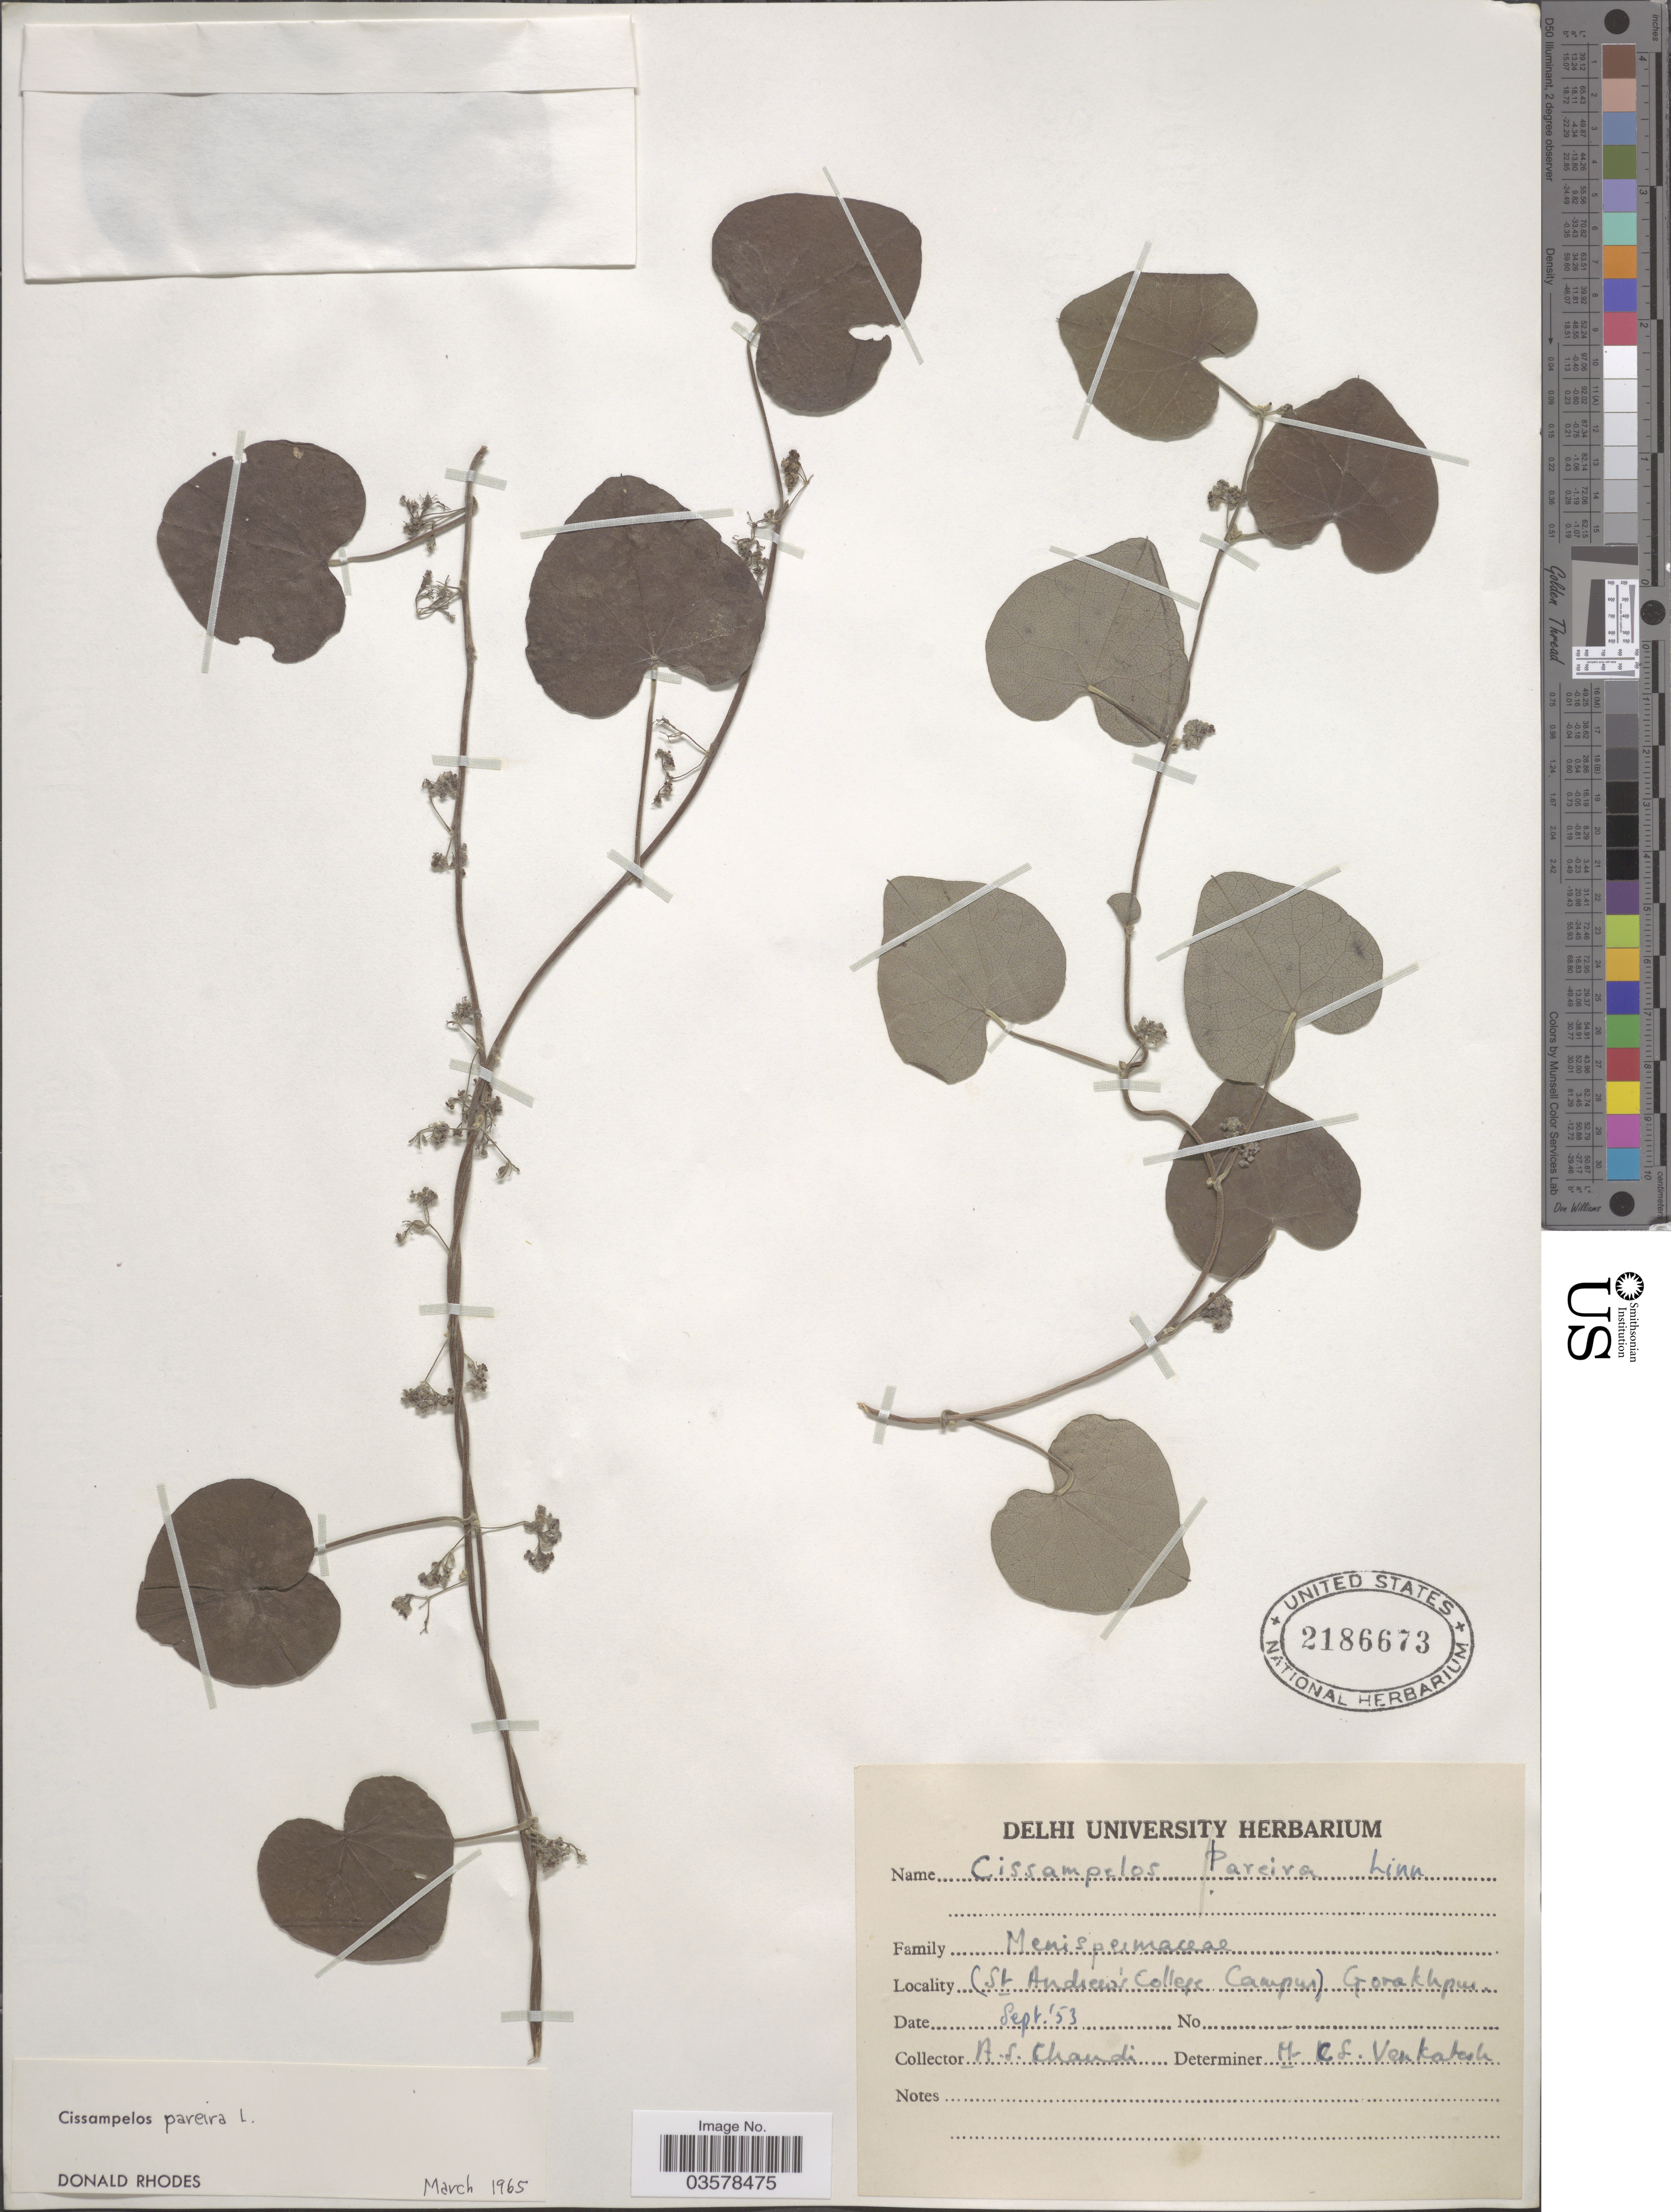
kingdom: Plantae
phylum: Tracheophyta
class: Magnoliopsida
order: Ranunculales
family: Menispermaceae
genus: Cissampelos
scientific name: Cissampelos pareira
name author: L.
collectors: A. Chandi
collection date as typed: Transcribed d/m/y: /9/53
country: India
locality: (St. Andrew's College Campus) Gorakhpur.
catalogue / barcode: US 2186673